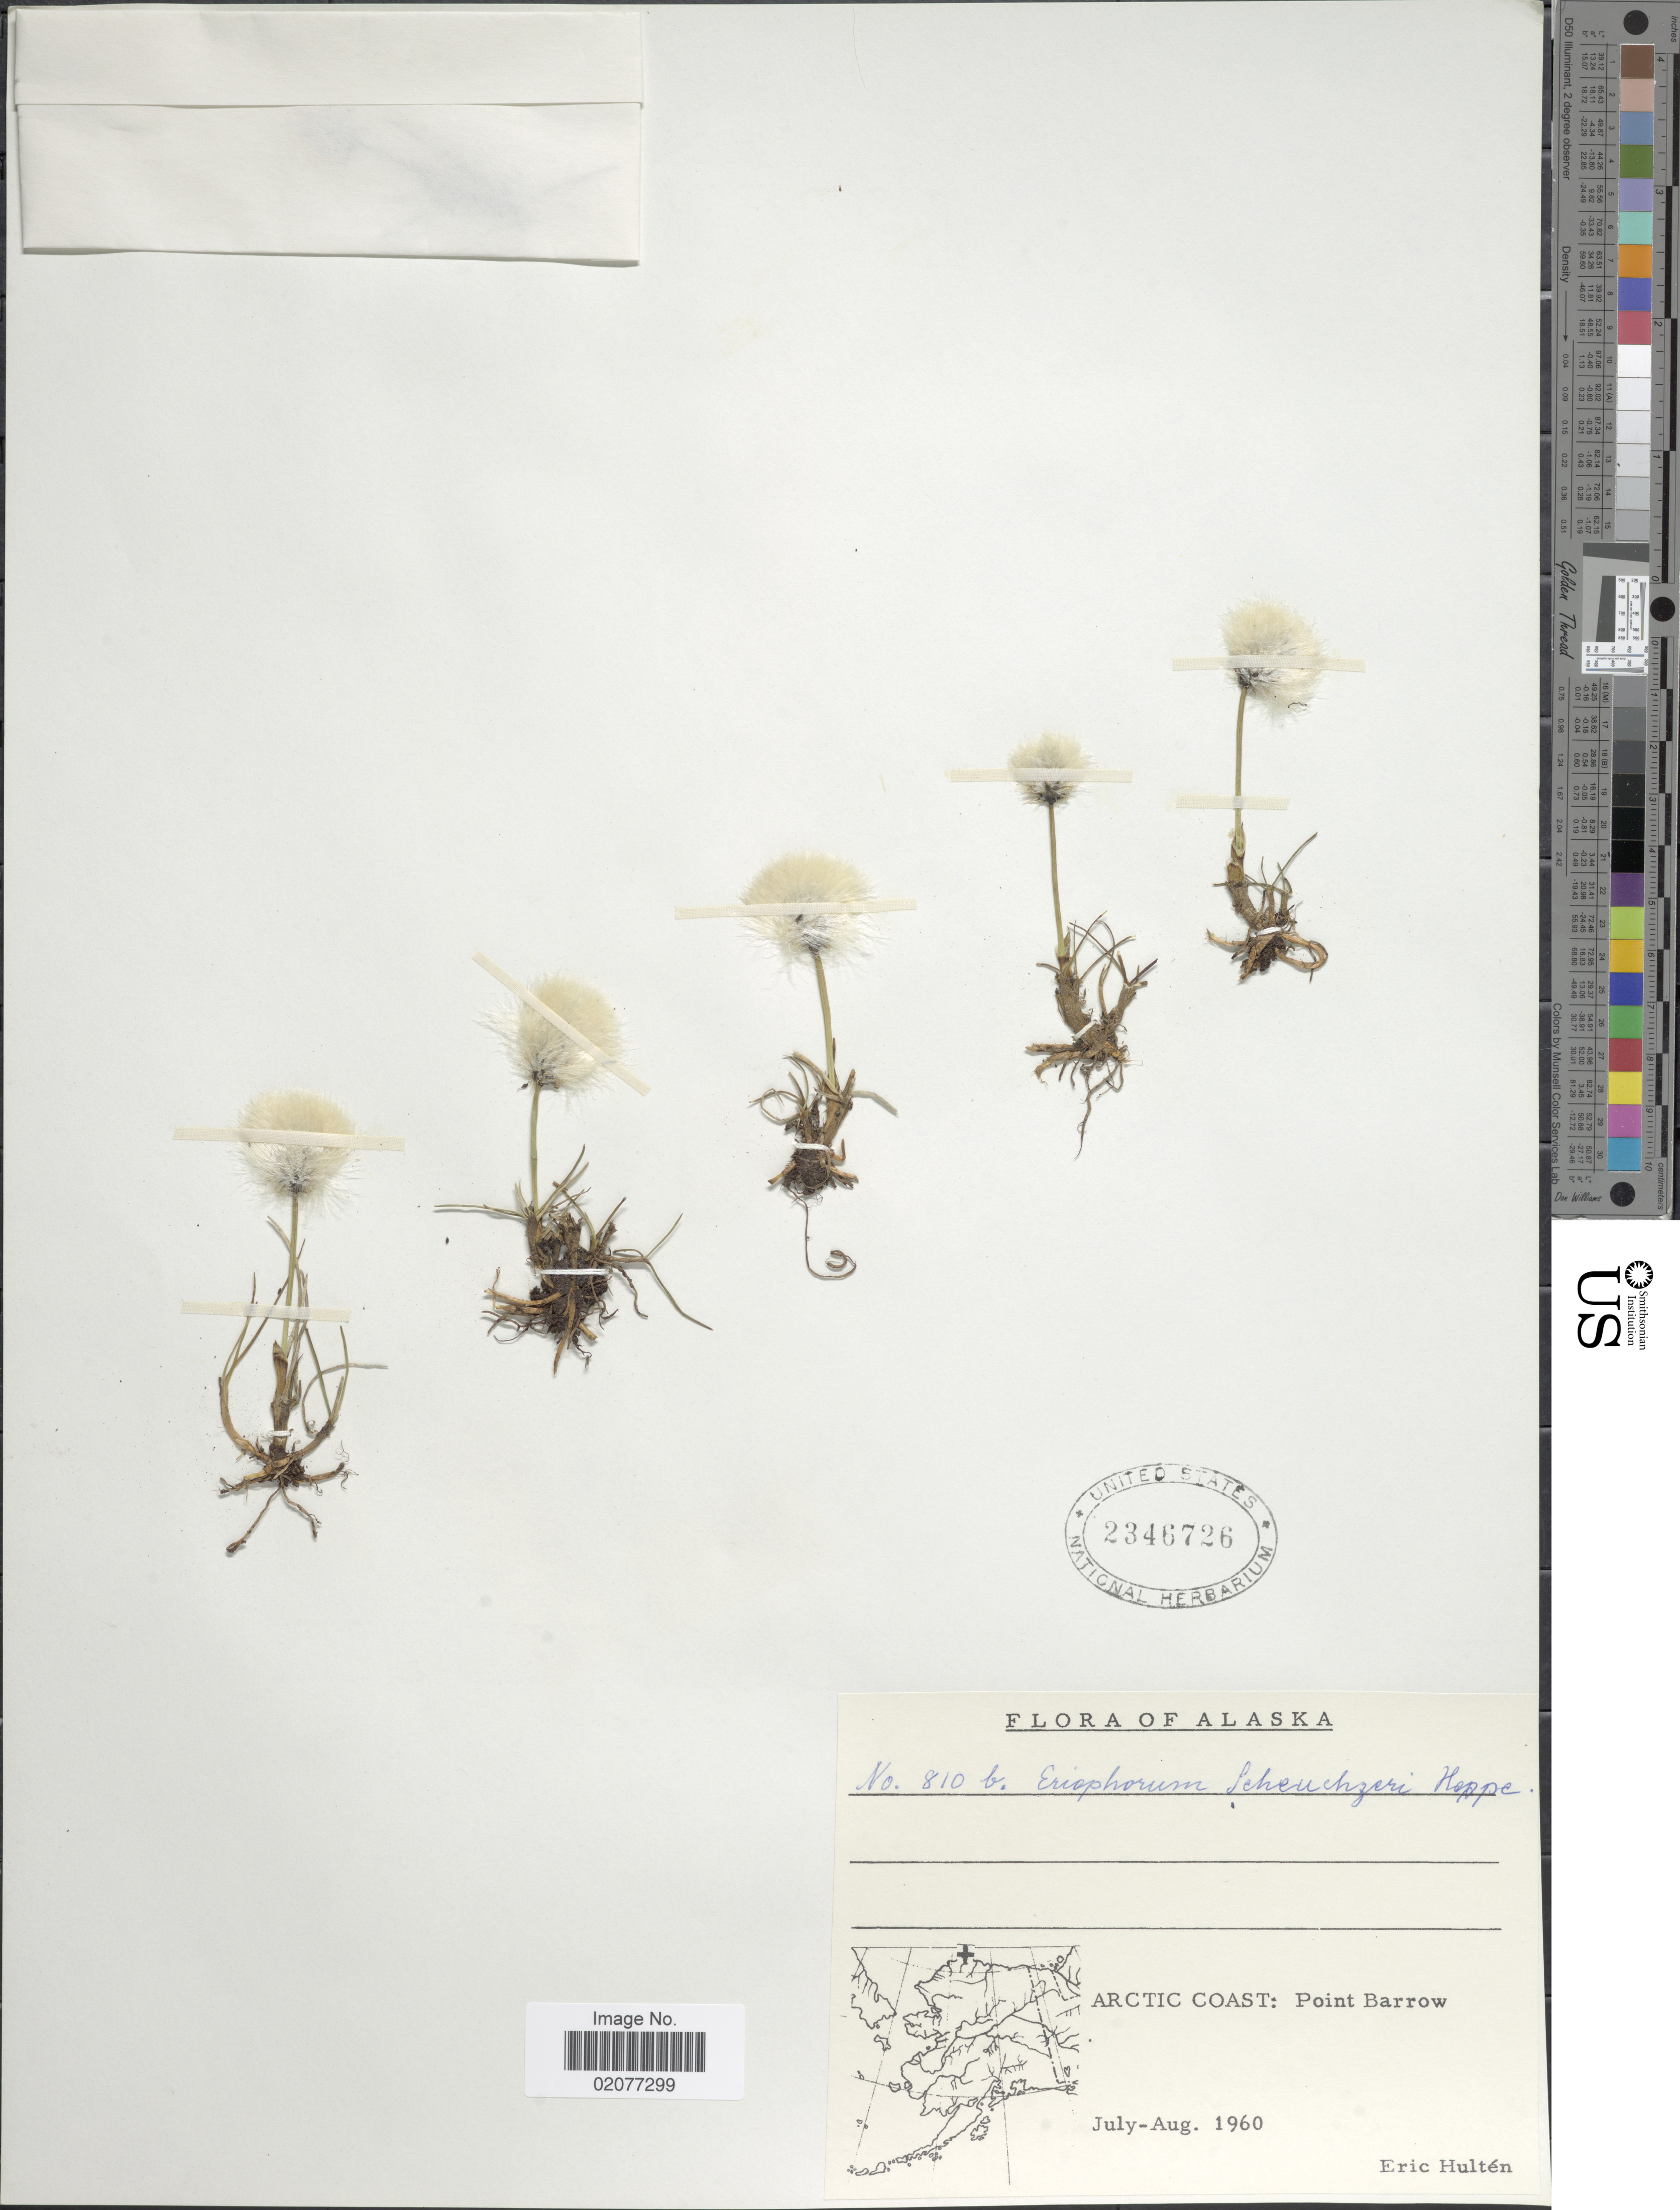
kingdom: Plantae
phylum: Tracheophyta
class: Liliopsida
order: Poales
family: Cyperaceae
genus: Eriophorum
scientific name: Eriophorum scheuchzeri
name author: Hoppe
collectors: E. G. Hultén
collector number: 810b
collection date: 1960-07/1960-08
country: United States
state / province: Alaska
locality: Arctic Coast: Point Barrow.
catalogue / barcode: US 2346726